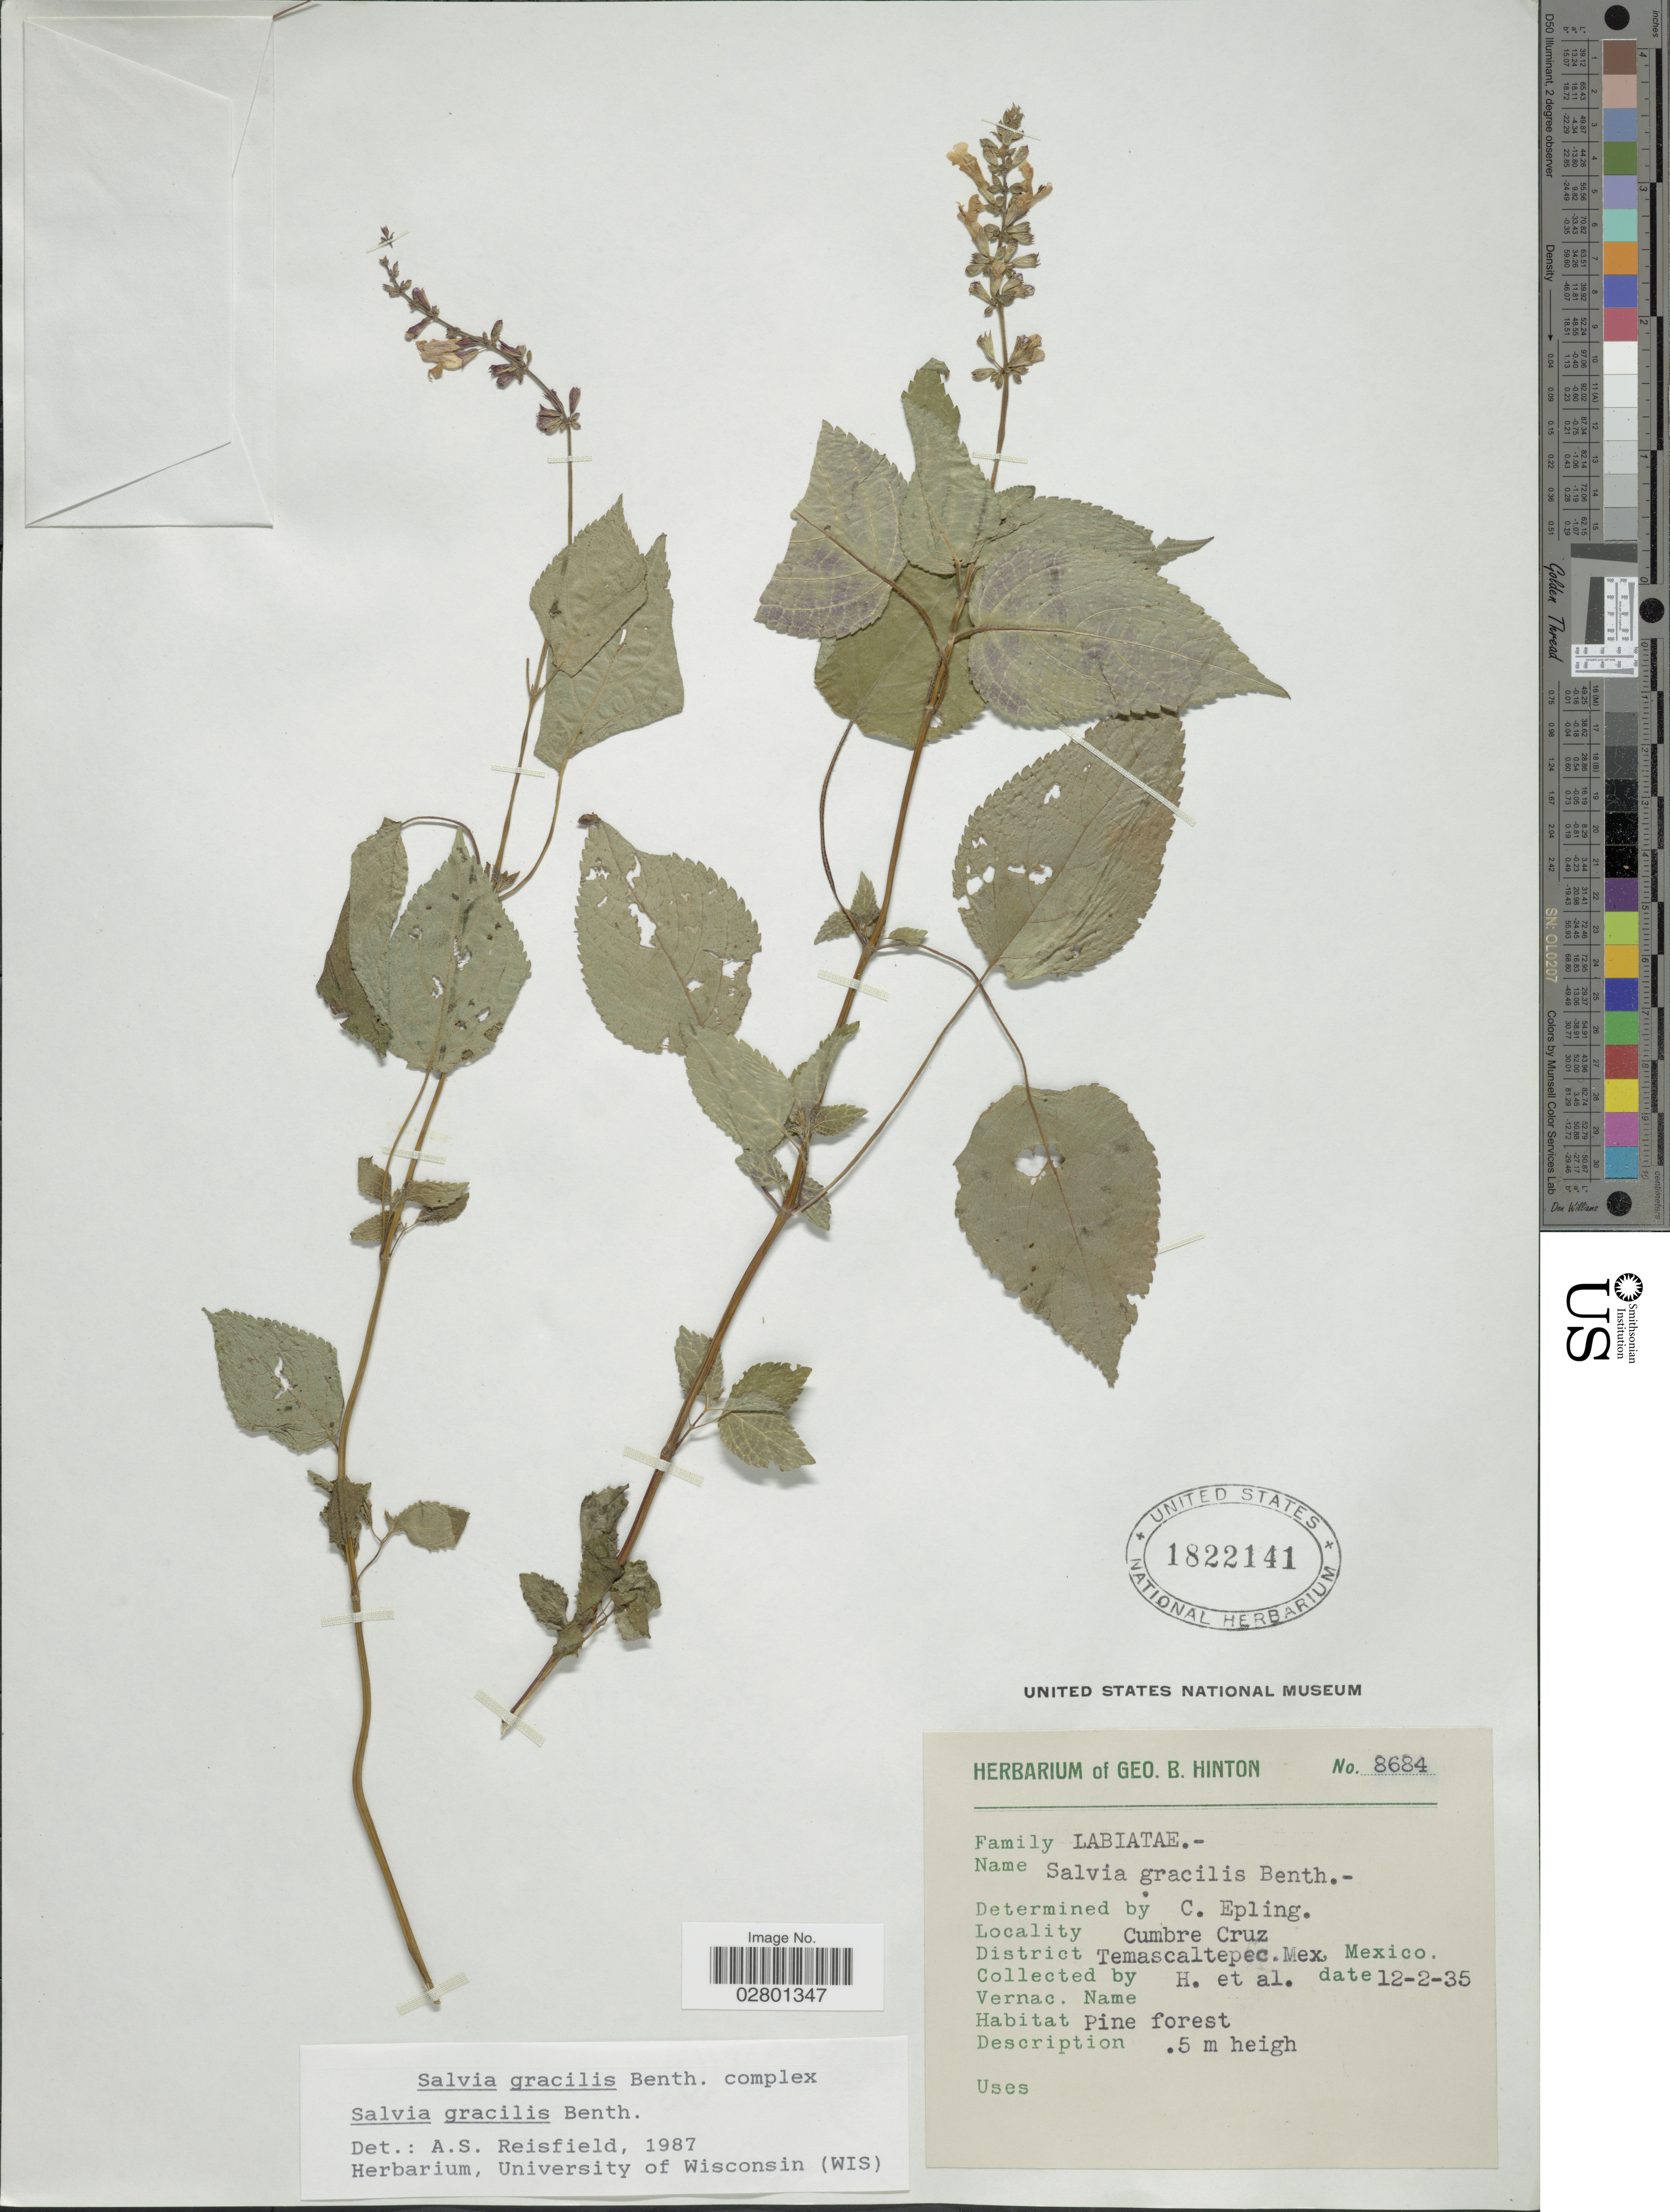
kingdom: Plantae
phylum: Tracheophyta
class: Magnoliopsida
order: Lamiales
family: Lamiaceae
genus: Salvia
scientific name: Salvia gracilis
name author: Benth.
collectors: G. B. Hinton & et al.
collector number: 8684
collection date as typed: Transcribed d/m/y: 12/2/35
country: Mexico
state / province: México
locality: Cumbre Cruz, District Temascaltepec.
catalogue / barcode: US 1822141